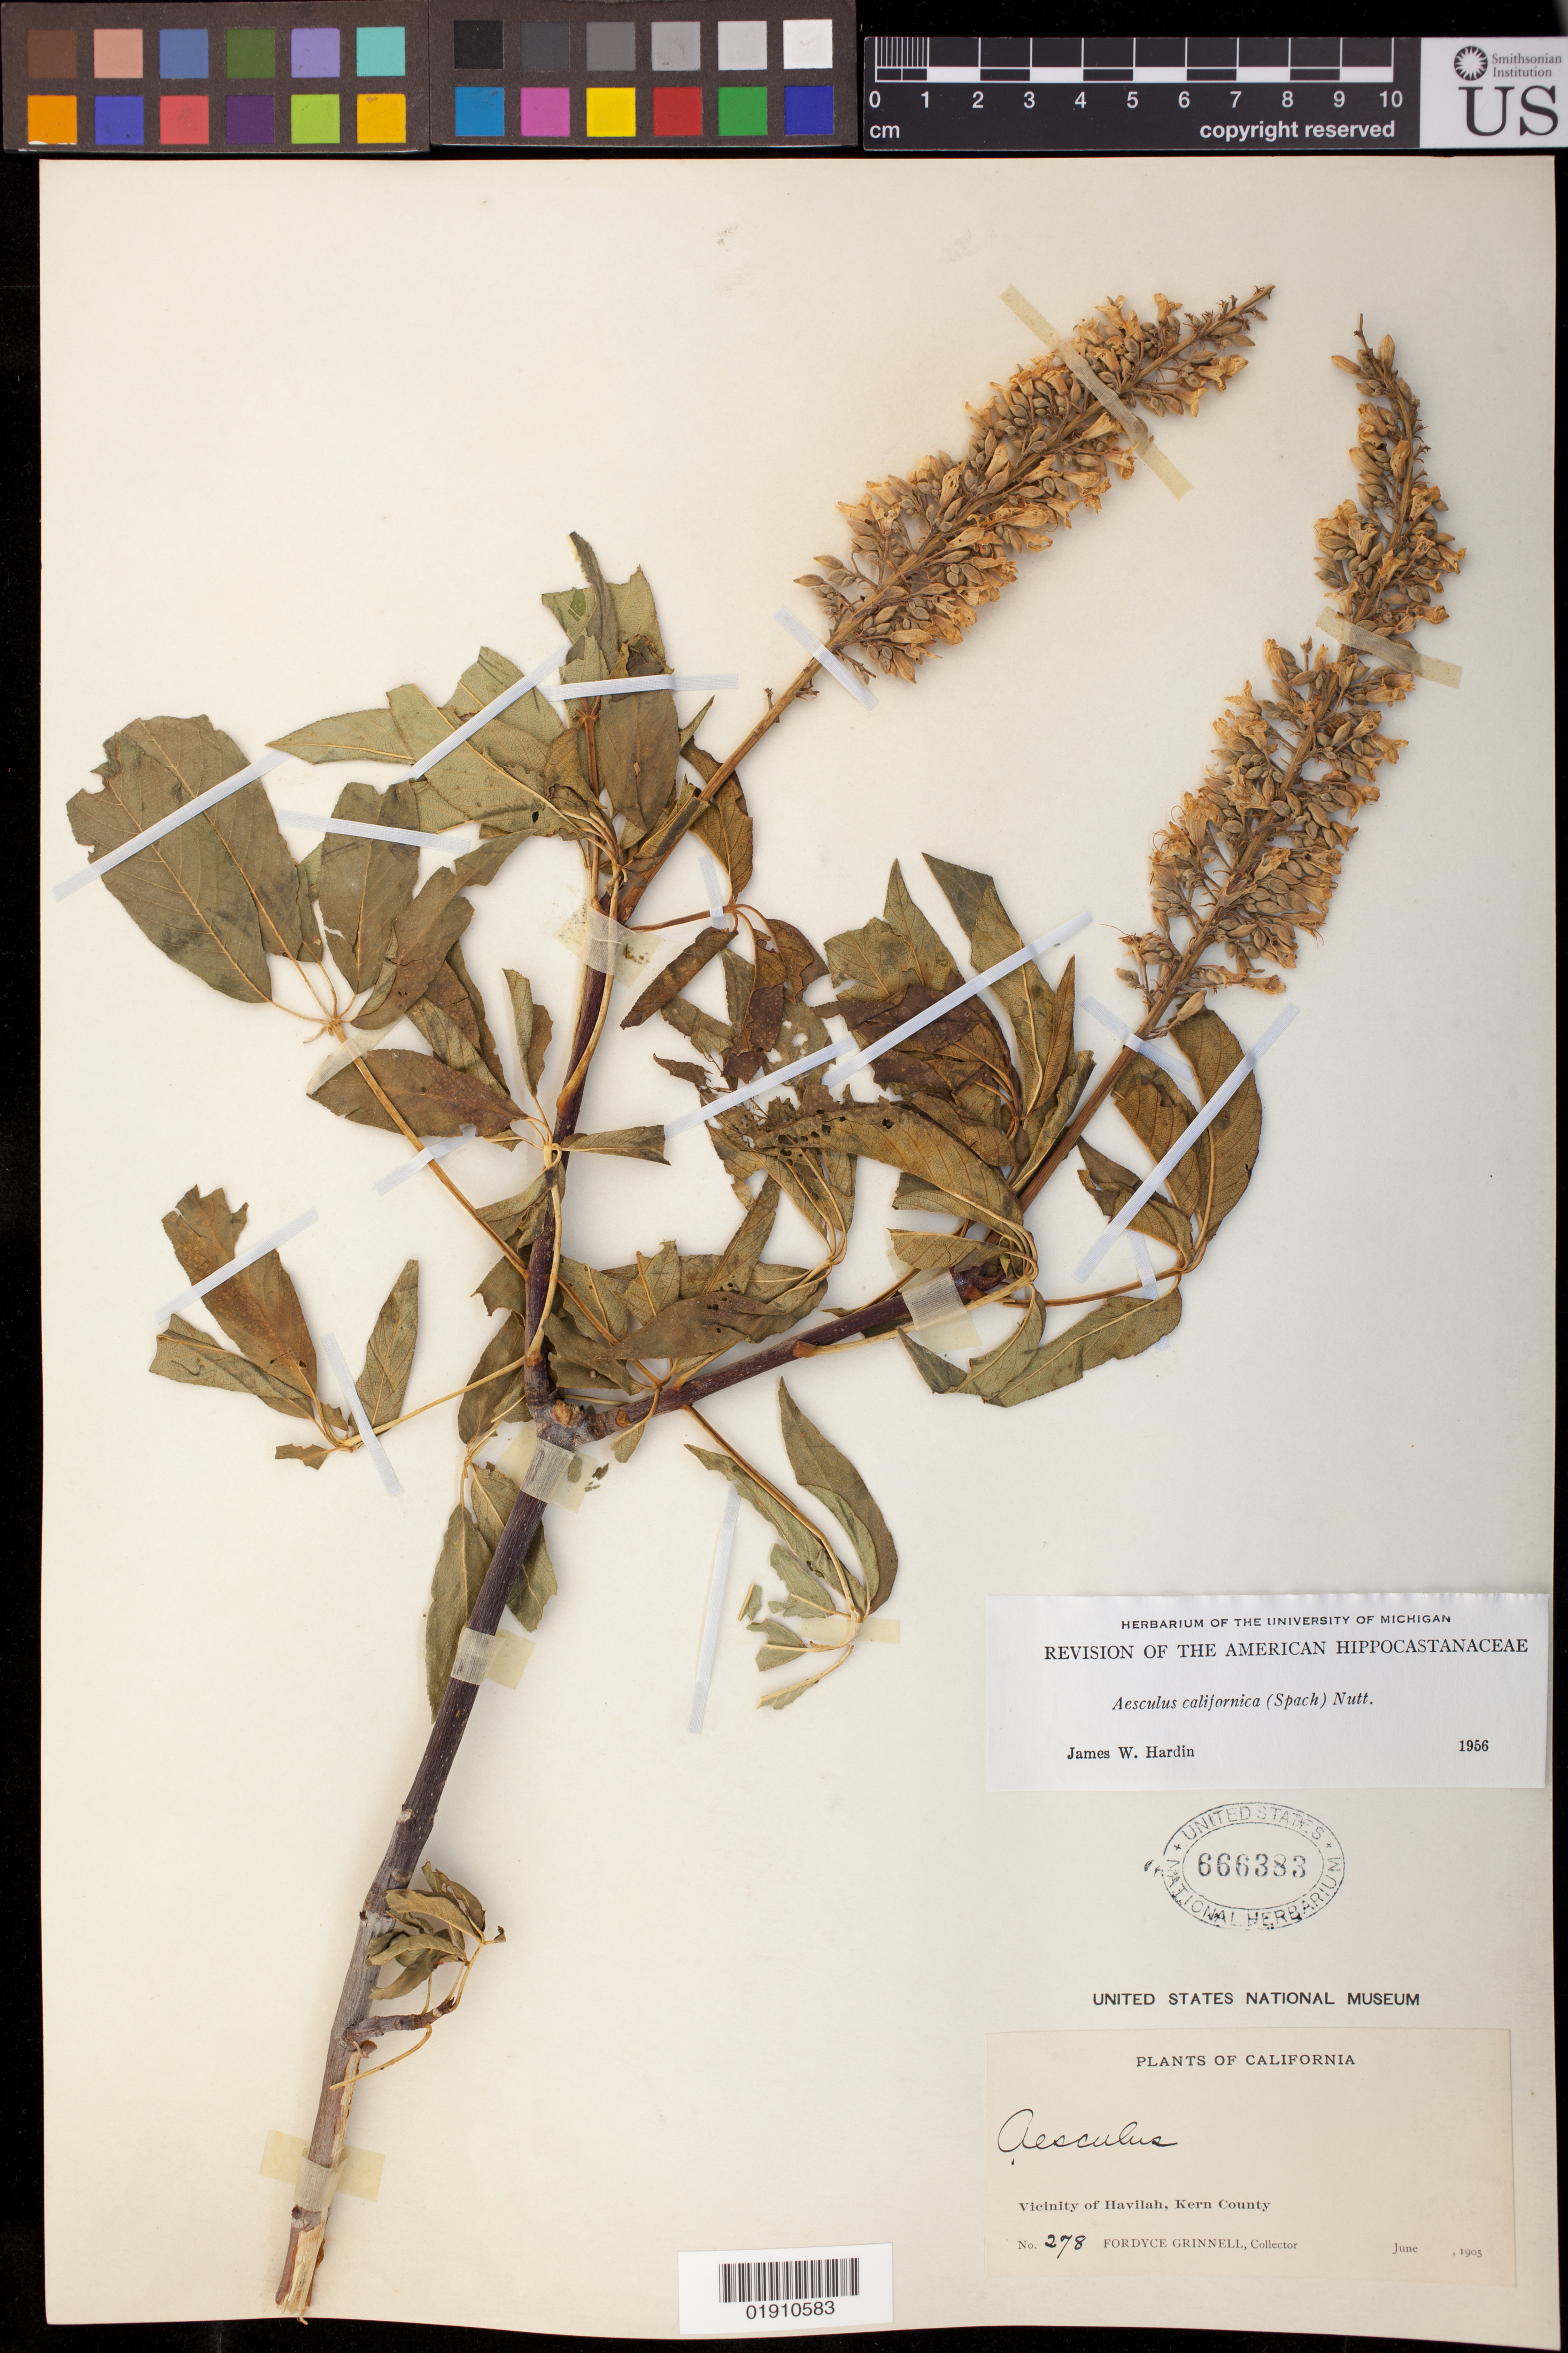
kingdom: Plantae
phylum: Tracheophyta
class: Magnoliopsida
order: Sapindales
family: Sapindaceae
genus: Aesculus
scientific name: Aesculus californica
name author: (Spach) Nutt.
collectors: F. Grinnell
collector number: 278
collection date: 1905-06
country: United States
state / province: California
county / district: Kern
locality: Vicinity of Havilah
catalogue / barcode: US 666383